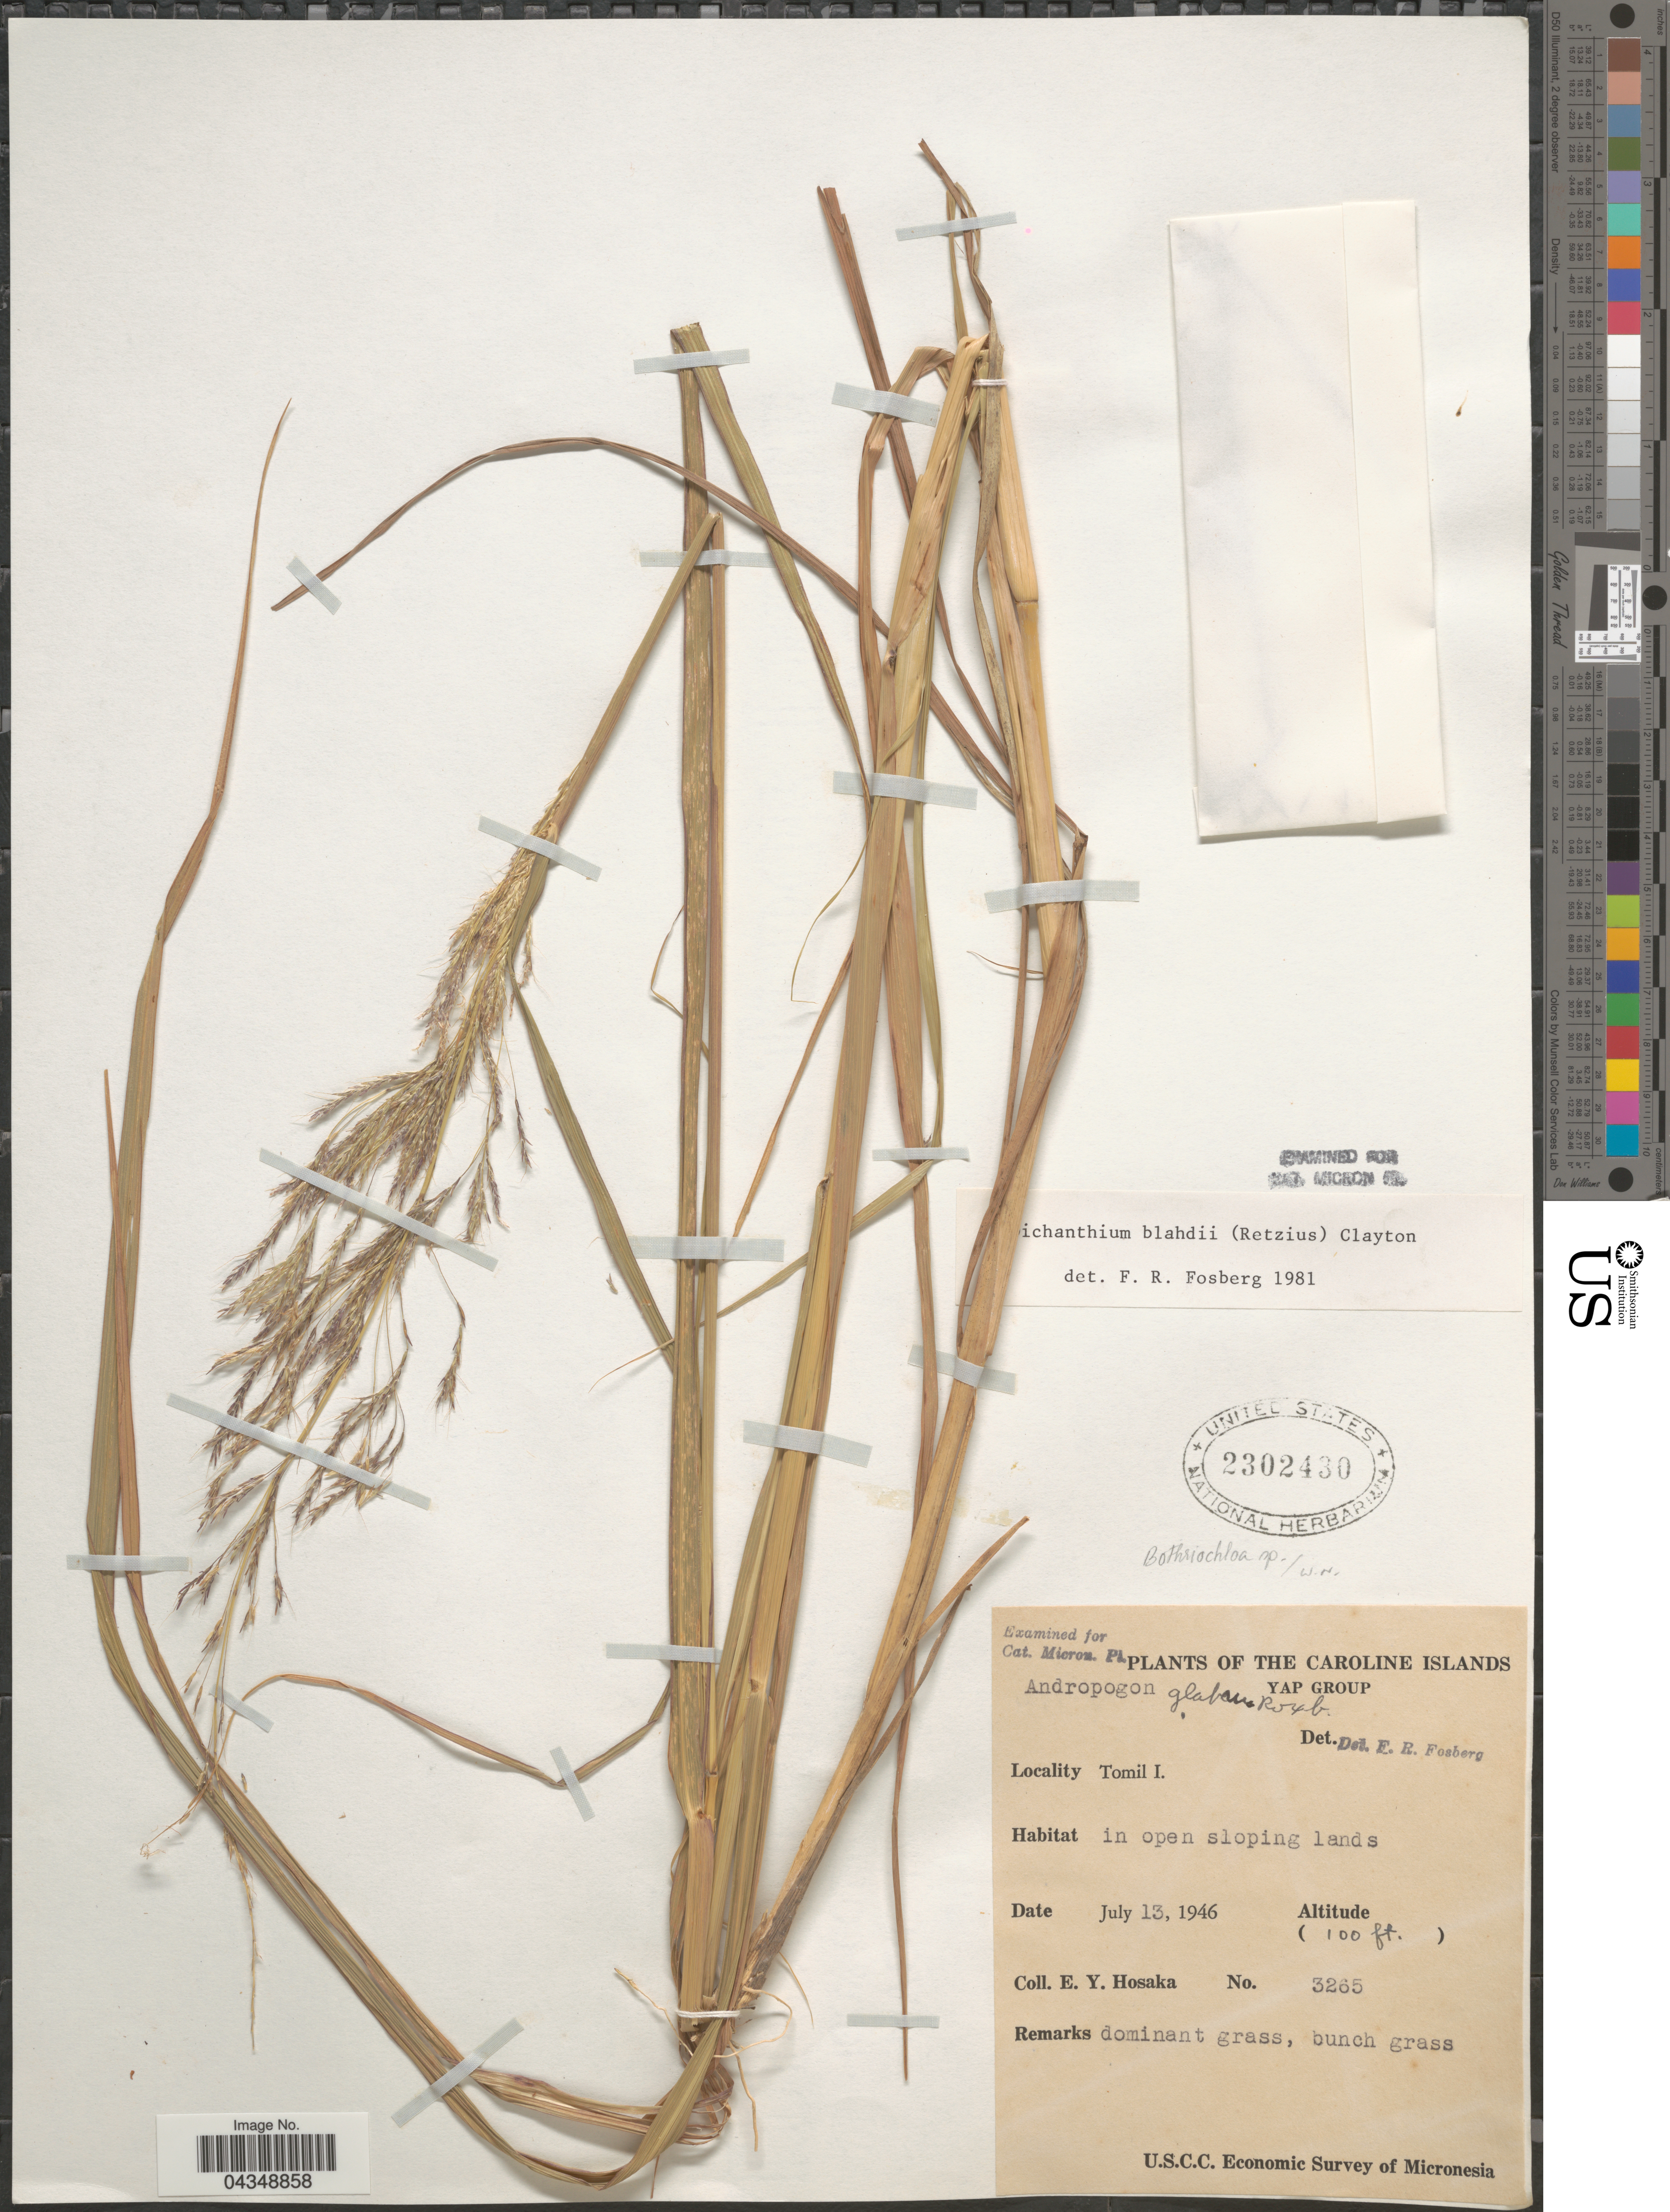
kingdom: Plantae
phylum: Tracheophyta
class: Liliopsida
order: Poales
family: Poaceae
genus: Bothriochloa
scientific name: Bothriochloa bladhii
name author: (Retz.) S.T. Blake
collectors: E. Y. Hosaka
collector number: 3265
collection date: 1946-07-13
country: Micronesia, Federated States of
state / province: Yap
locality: The Caroline Islands. Yap Group. Tomil I. U.S.C.C. Economic Survey of Micronesia.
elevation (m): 30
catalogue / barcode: US 2302430